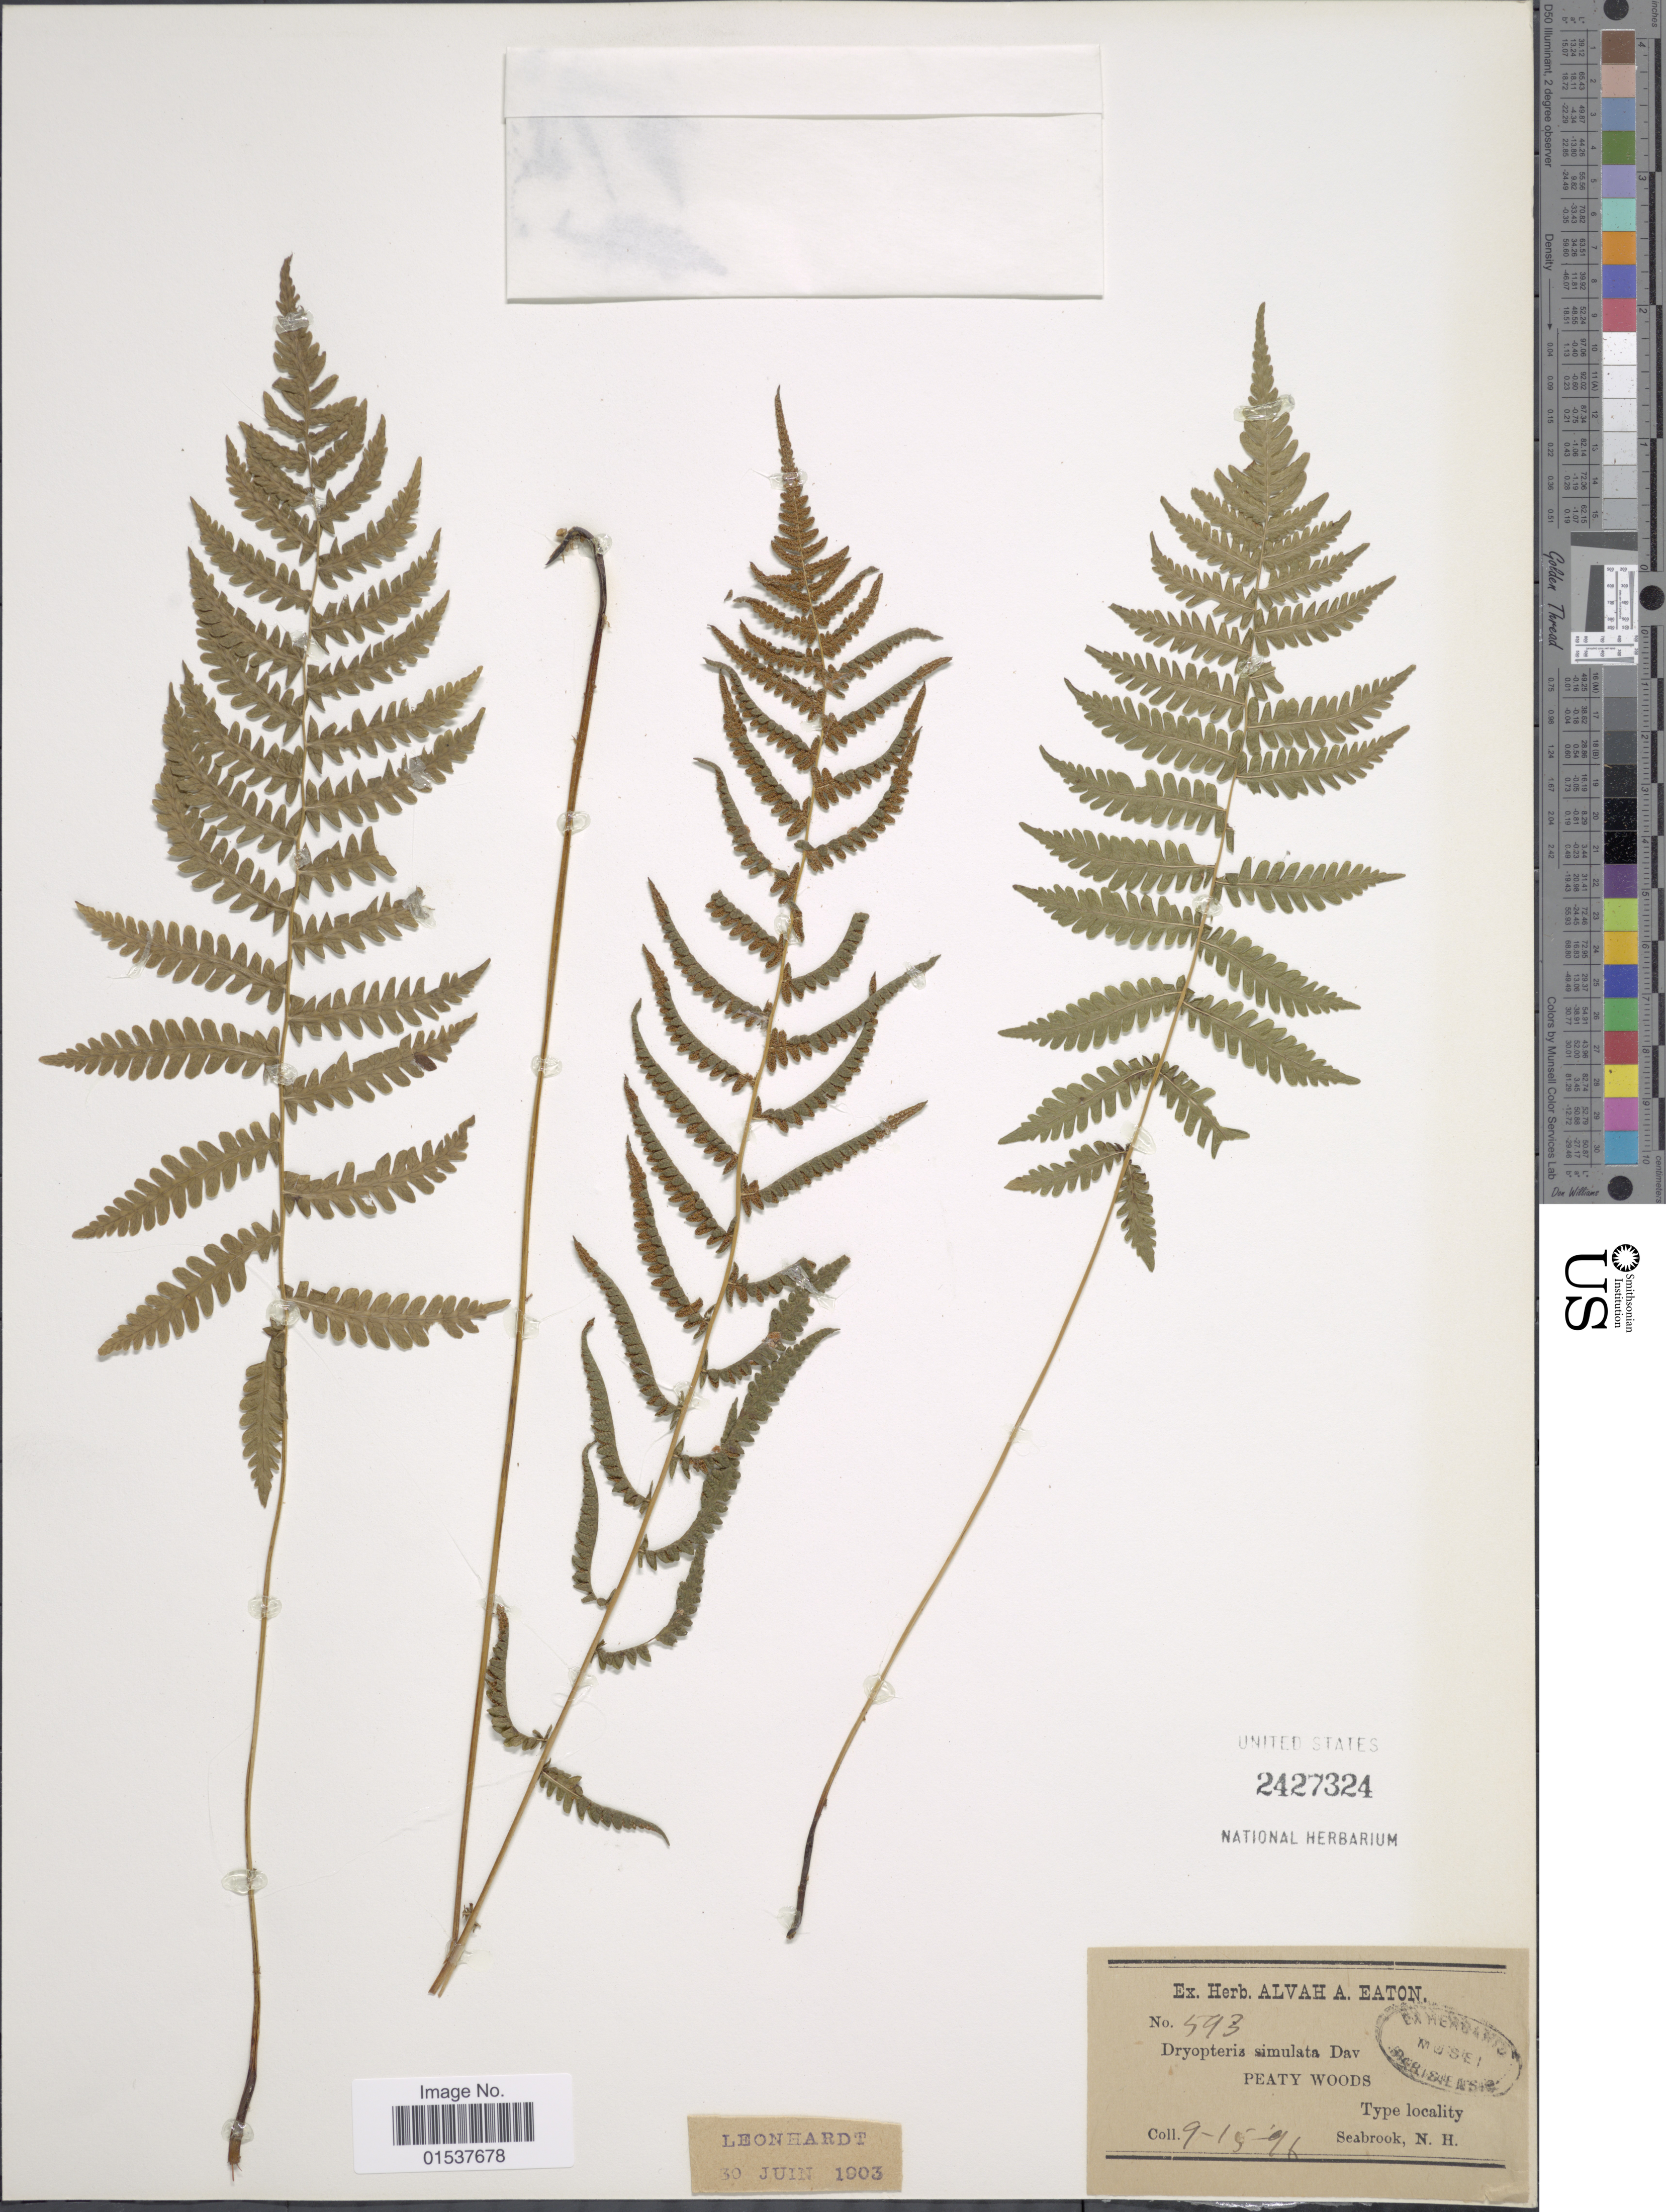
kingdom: Plantae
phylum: Tracheophyta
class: Polypodiopsida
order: Polypodiales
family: Thelypteridaceae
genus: Parathelypteris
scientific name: Parathelypteris simulata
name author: (Davenp.) Holttum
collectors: ex herb. Alvah A. Eaton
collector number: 593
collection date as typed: Transcribed d/m/y: 15/9/96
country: United States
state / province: New Hampshire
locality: Peaty Woods, Seabrook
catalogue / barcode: US 2427324